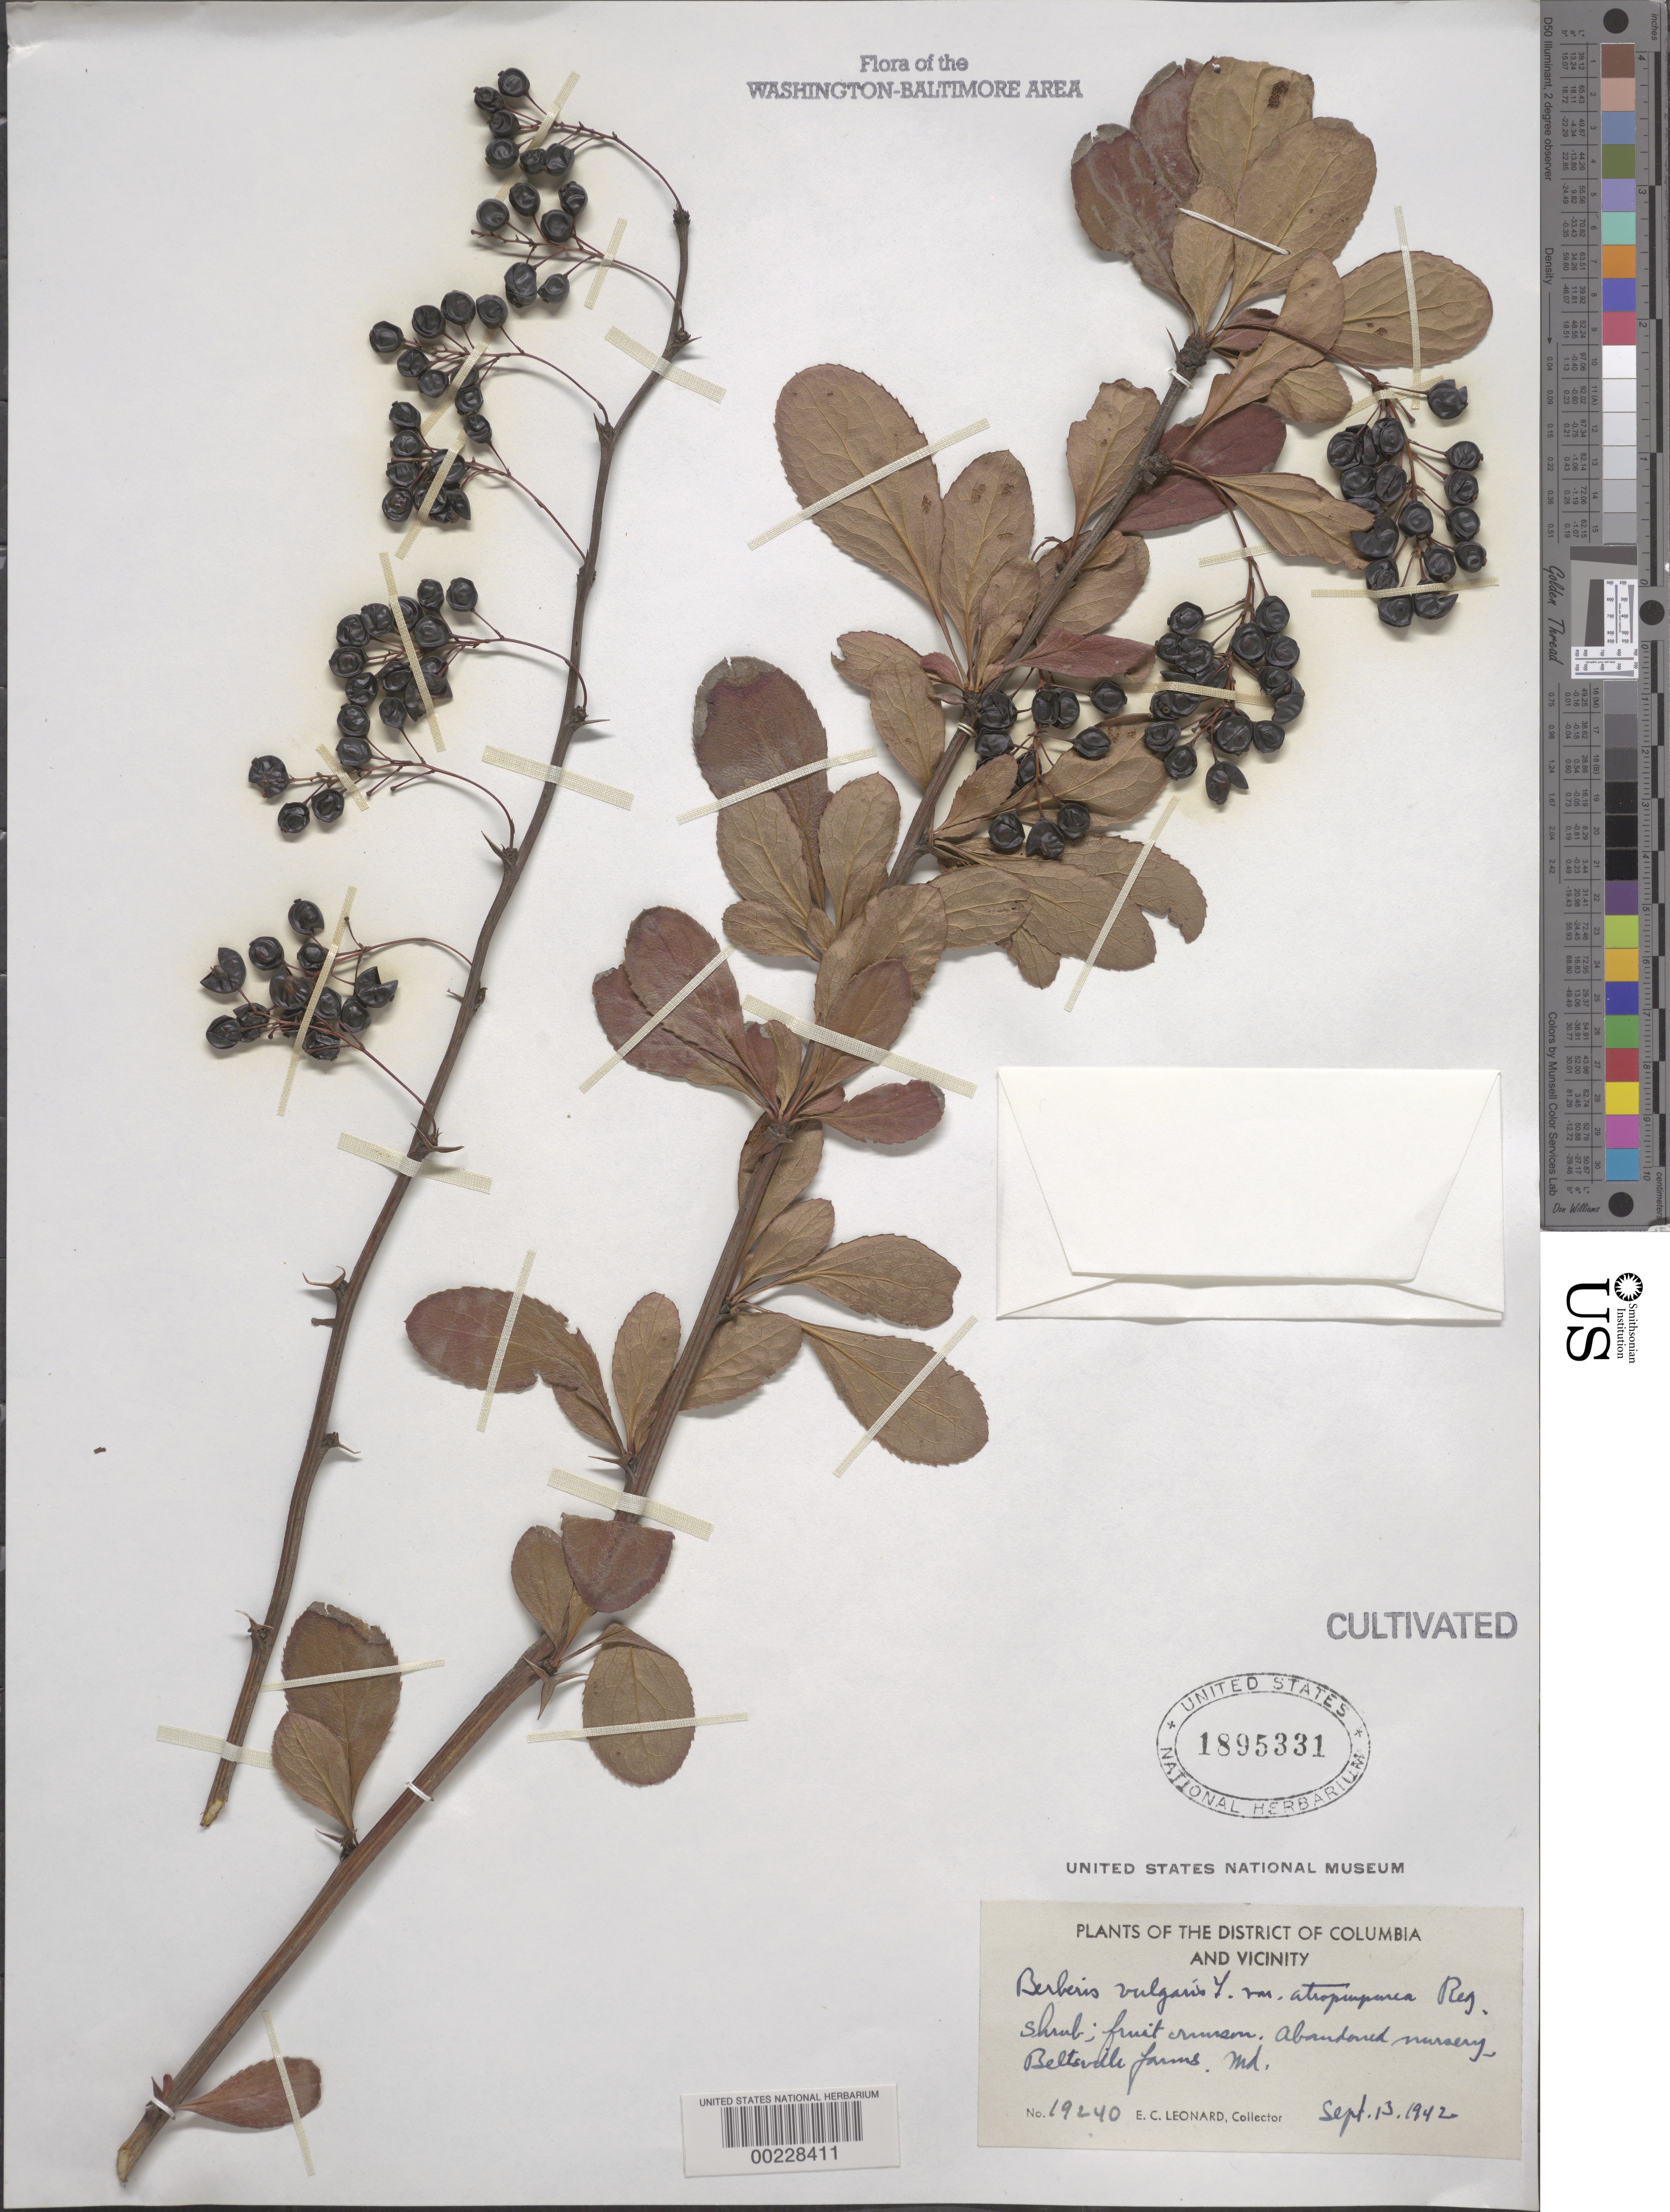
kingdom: Plantae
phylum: Tracheophyta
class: Magnoliopsida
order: Ranunculales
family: Berberidaceae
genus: Berberis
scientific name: Berberis vulgaris f. atropurpurea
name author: Regel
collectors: E. C. Leonard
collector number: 19240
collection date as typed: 13 Sep 1942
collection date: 1942-09-13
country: United States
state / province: Maryland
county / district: Prince George's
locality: Beltsville Farms, abandoned Nursery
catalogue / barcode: US 1895331